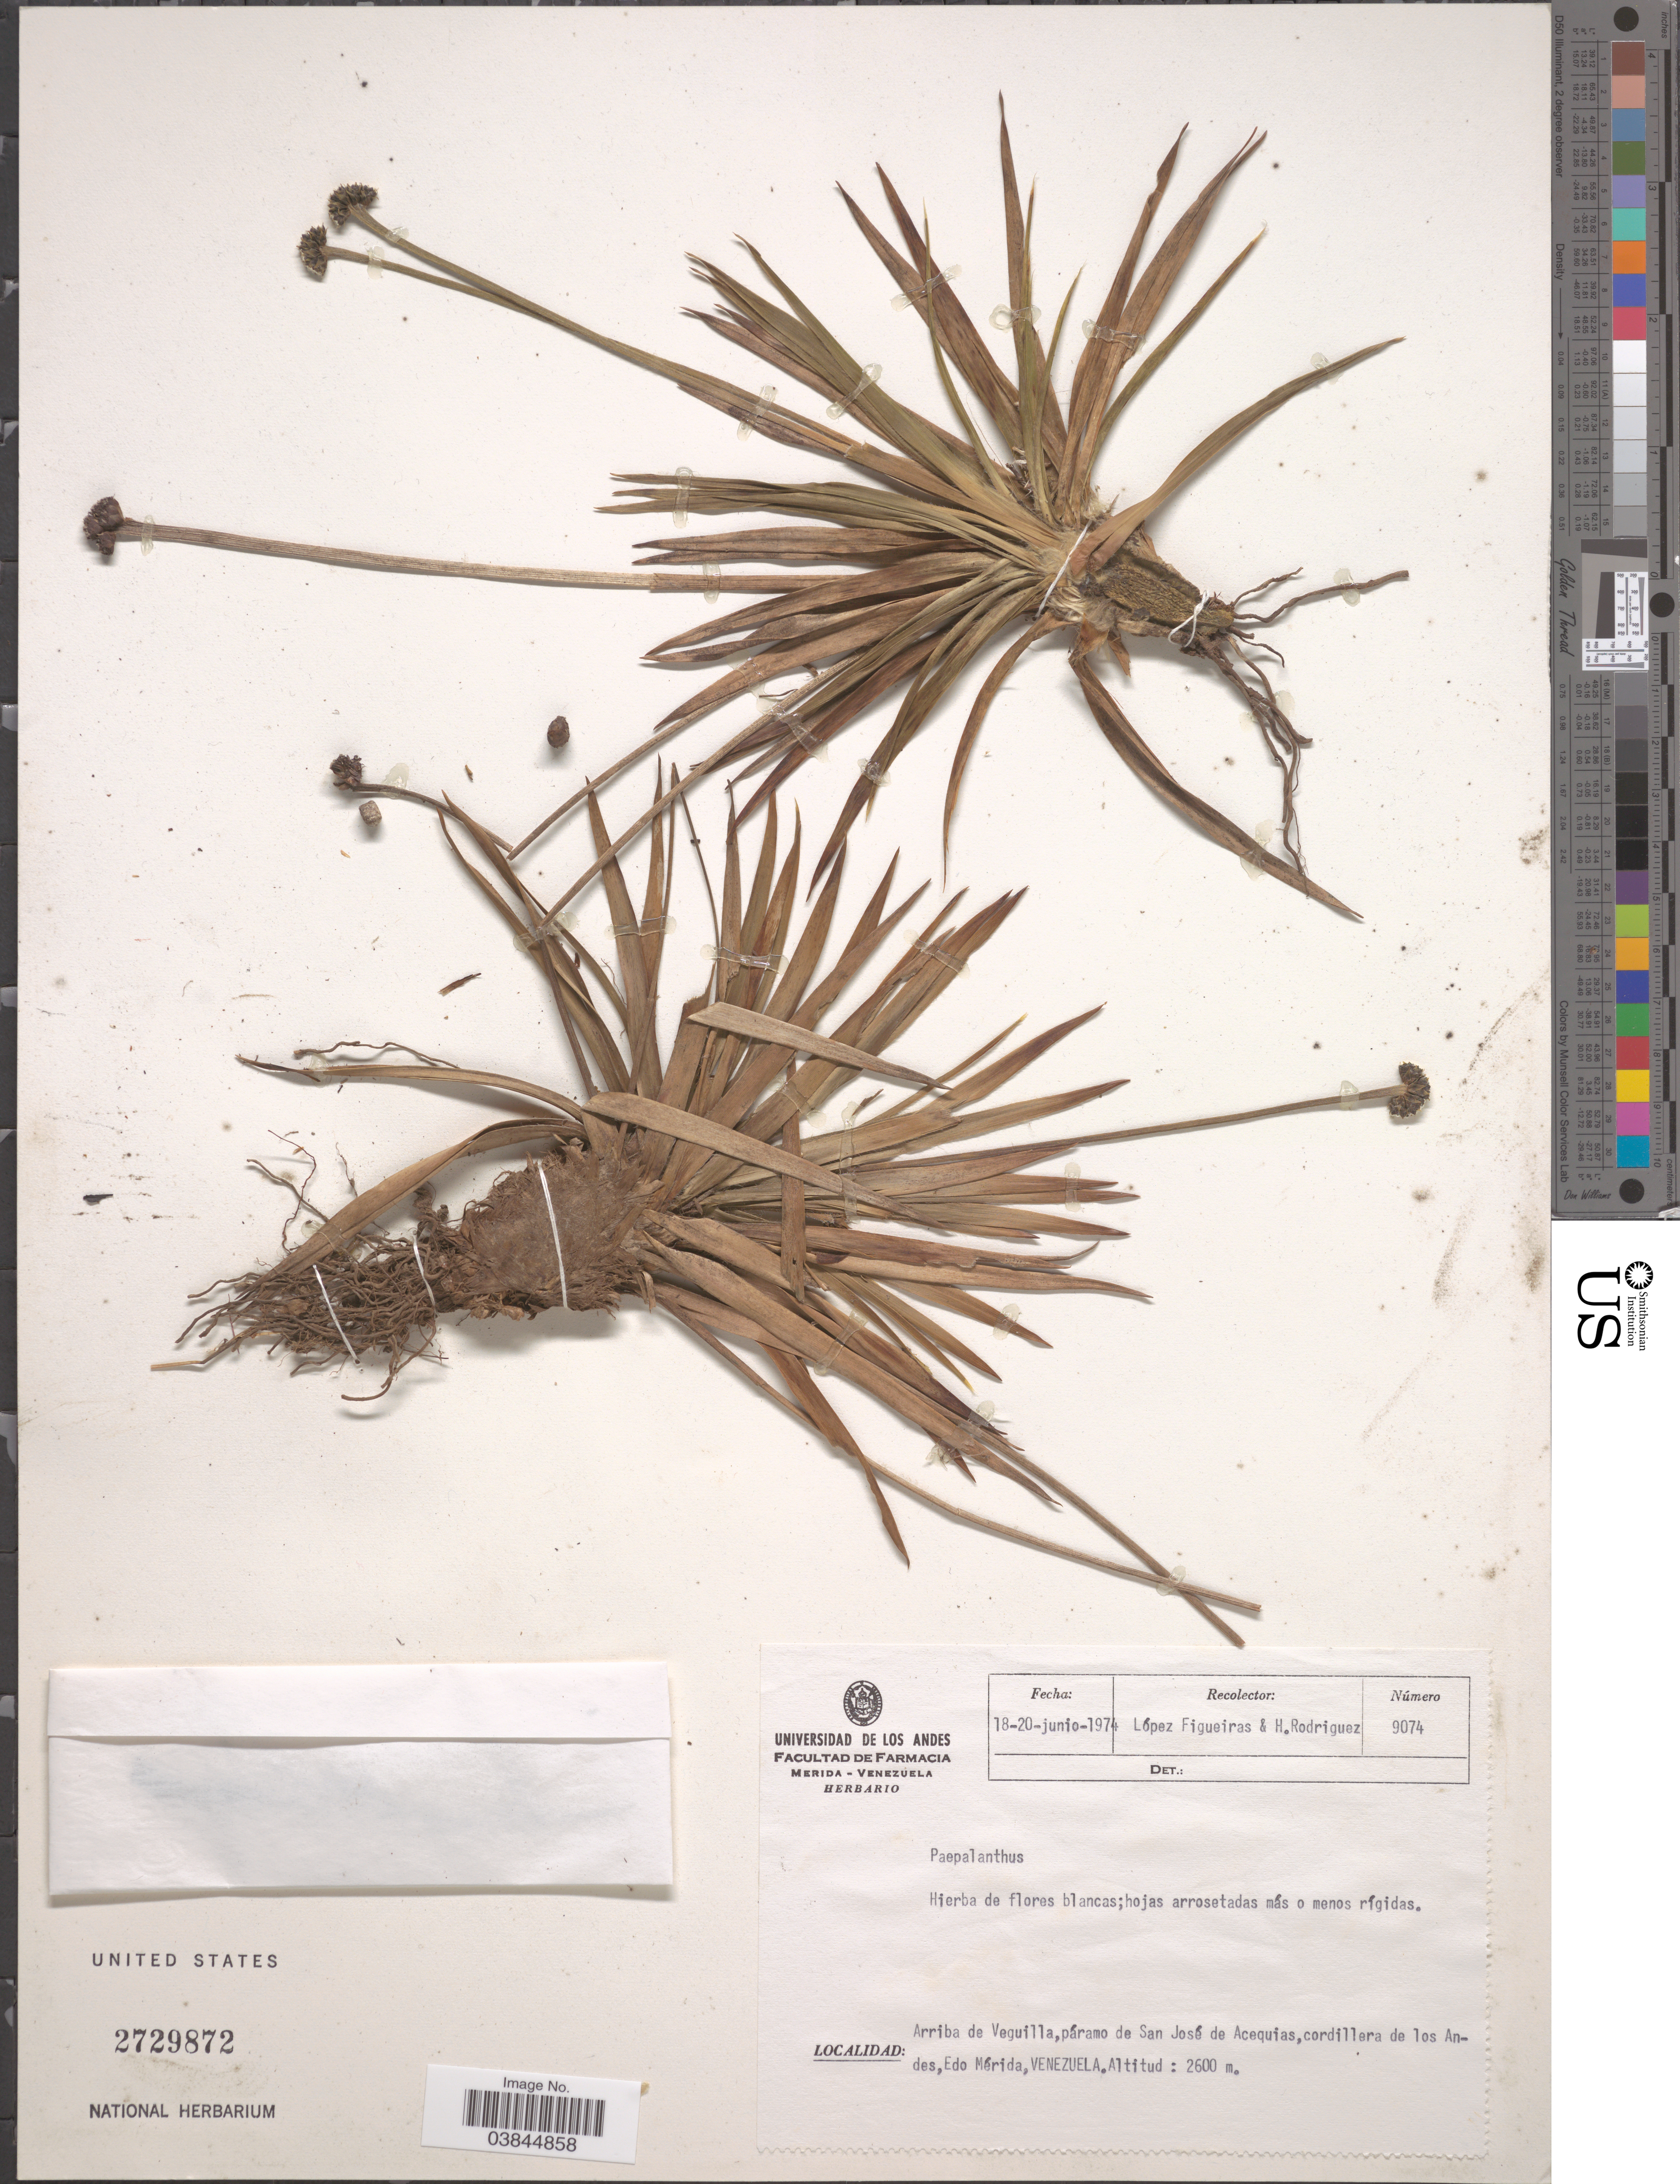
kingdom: Plantae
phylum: Tracheophyta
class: Liliopsida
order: Poales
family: Eriocaulaceae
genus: Paepalanthus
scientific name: Paepalanthus petraeus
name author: Körn. in Mart.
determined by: Sauthier, Laura Jeanne, (SPF), Universidade de Sao Paulo (BRAZIL)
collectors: M. López Figueiras & H. Rodriguez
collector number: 9074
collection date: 1974-06-18/1974-06-20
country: Venezuela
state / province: Merida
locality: Arriba de Veguilla, páramo de San José de Acequias, cordillera de los Andes.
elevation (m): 2600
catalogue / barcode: US 2729872